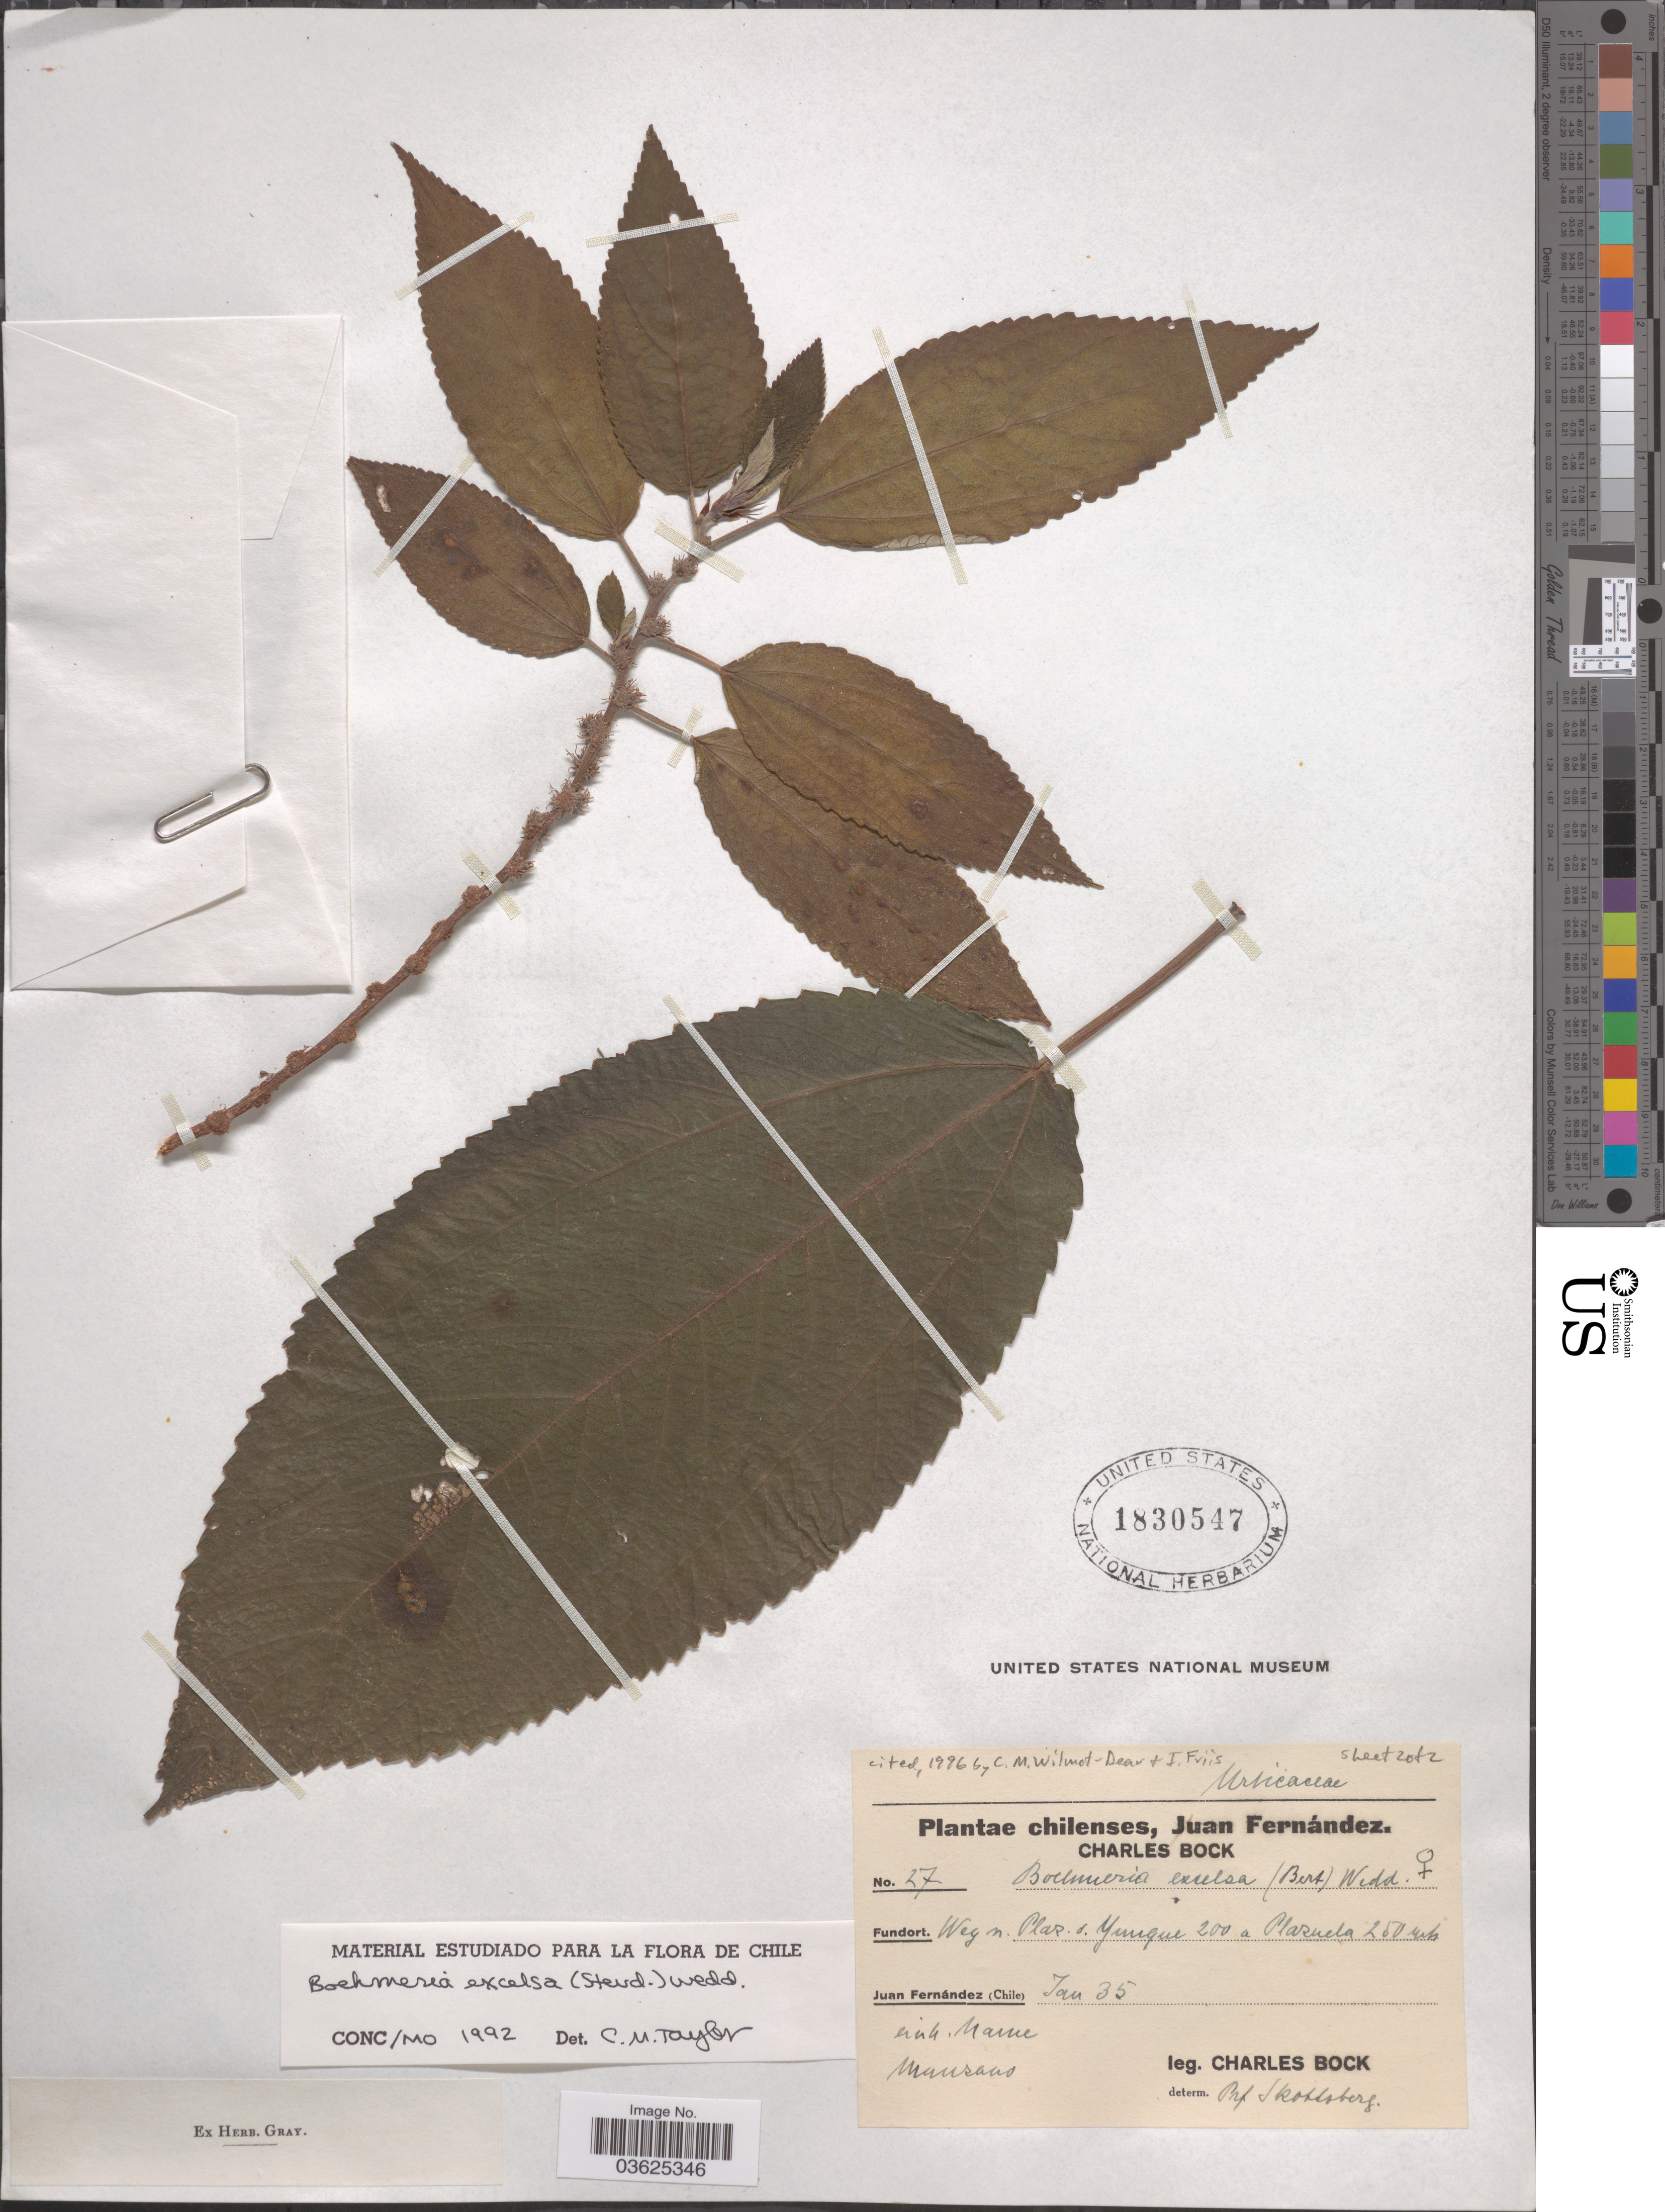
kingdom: Plantae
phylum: Tracheophyta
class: Magnoliopsida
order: Rosales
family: Urticaceae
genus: Boehmeria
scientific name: Boehmeria excelsa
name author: (Steud.) Wedd.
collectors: C. Bock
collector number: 27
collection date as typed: Transcribed d/m/y: /1/35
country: Chile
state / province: Valparaíso (V)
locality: Juan Fernández. Weg n. Plaz. d. Yunque a Plazuela.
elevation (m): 200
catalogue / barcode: US 1830547